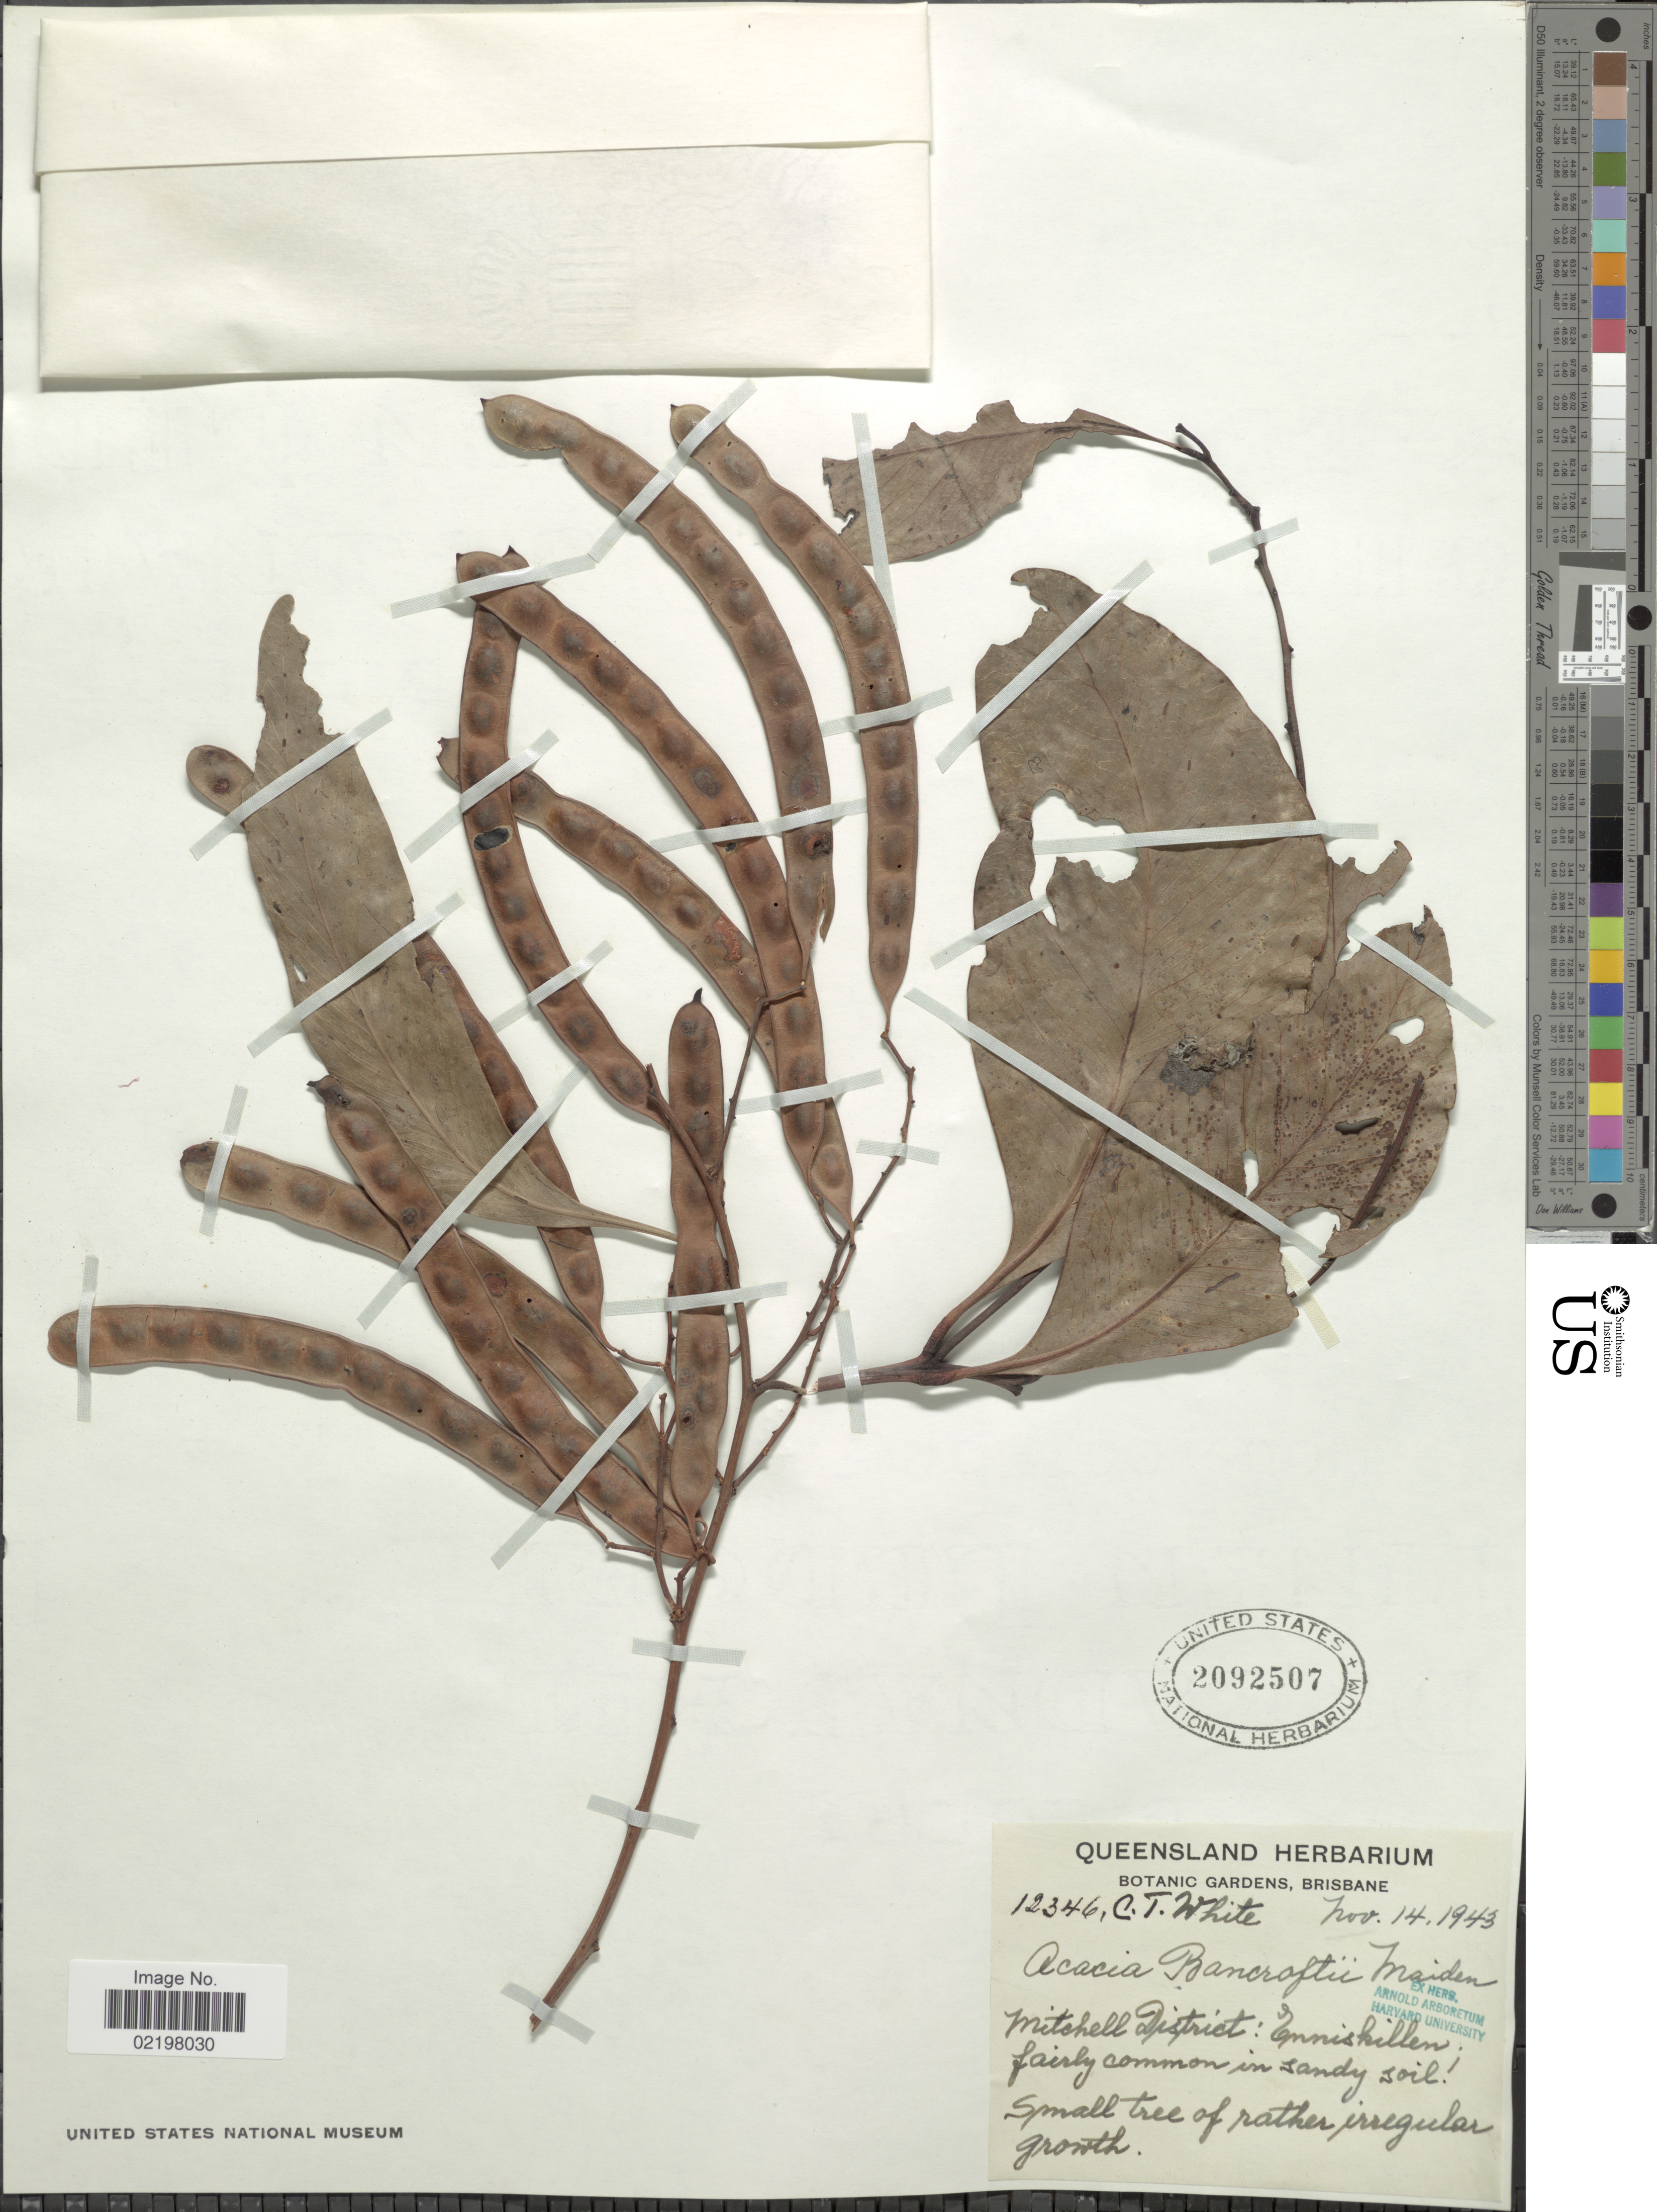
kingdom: Plantae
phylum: Tracheophyta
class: Magnoliopsida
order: Fabales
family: Fabaceae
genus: Acacia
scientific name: Acacia bancrofti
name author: Maiden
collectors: C. T. White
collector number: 12346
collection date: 1943-11-14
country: Australia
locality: Mitchell District: Enniskillen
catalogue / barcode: US 2092507